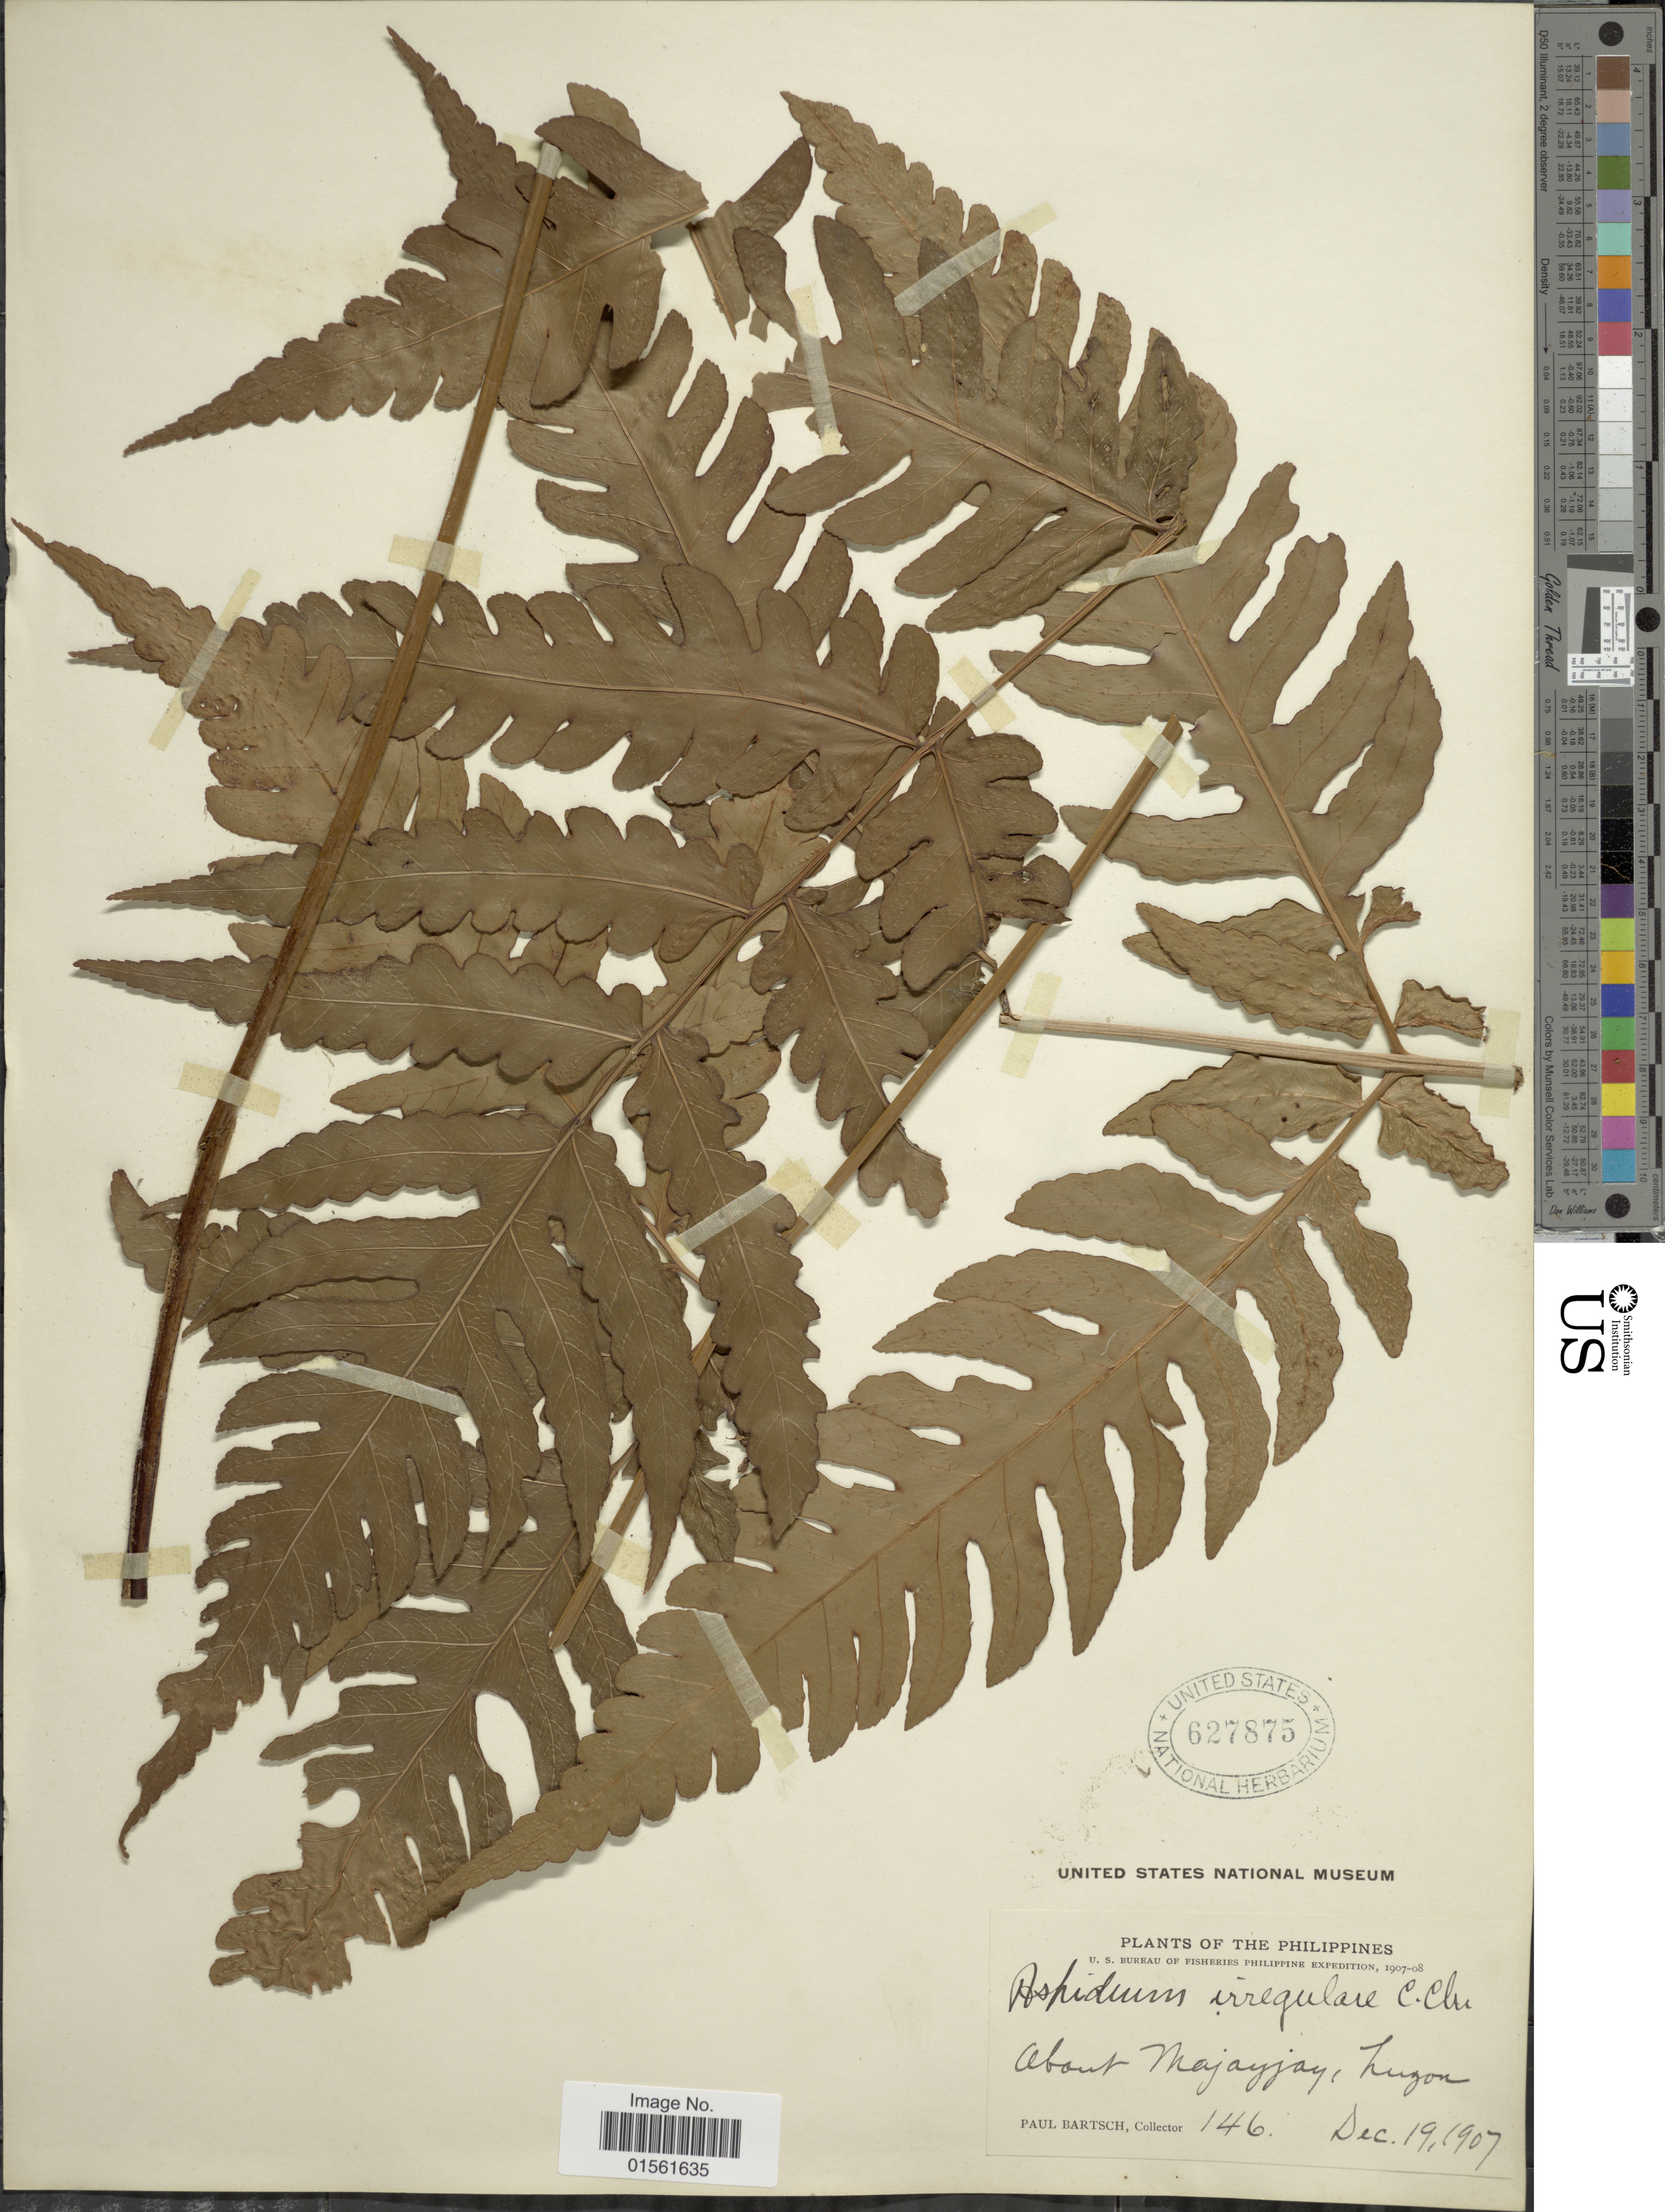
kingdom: Plantae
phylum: Tracheophyta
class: Polypodiopsida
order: Polypodiales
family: Dryopteridaceae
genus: Pleocnemia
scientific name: Pleocnemia irregularis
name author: (C. Presl) Holttum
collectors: P. Bartsch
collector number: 146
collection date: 1907-12-19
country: Philippines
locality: About Majayjay, Luzon.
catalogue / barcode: US 627875